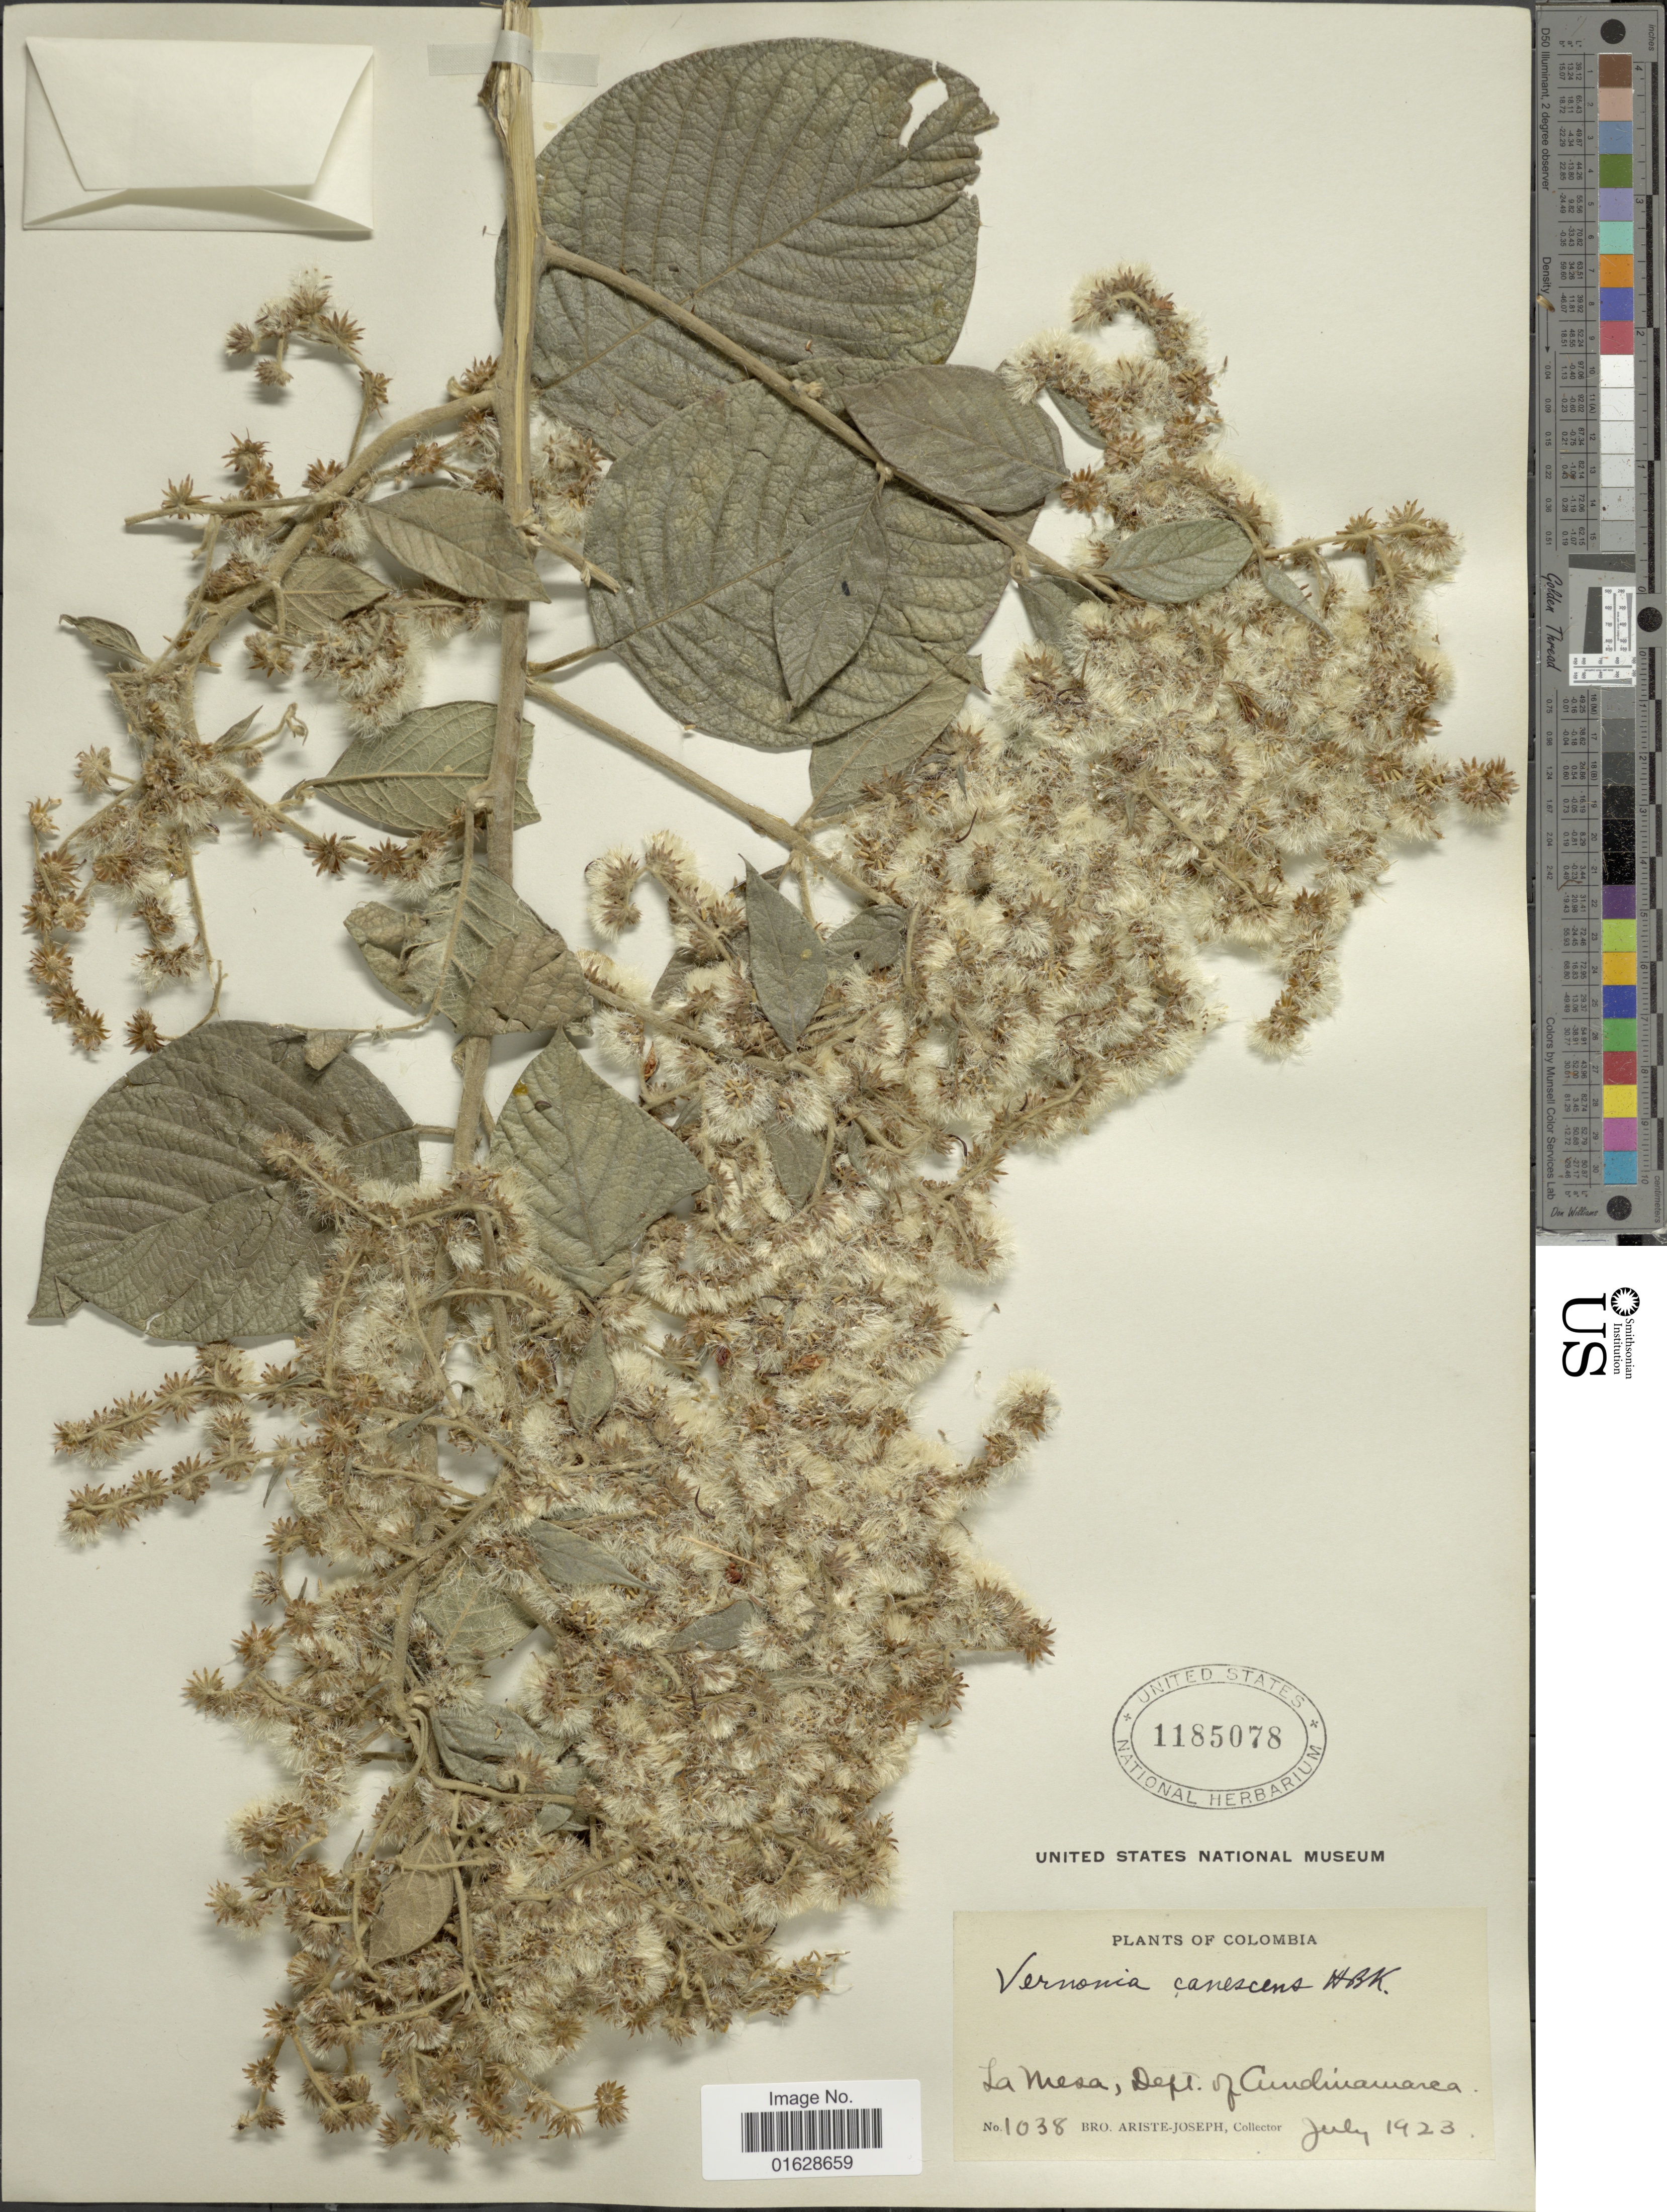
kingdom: Plantae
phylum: Tracheophyta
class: Magnoliopsida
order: Asterales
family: Asteraceae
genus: Lepidaploa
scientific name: Lepidaploa canescens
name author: (Kunth) H. Rob.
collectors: Bro. Ariste-Joseph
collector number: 1038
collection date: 1923-07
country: Colombia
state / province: Cundinamarca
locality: Colombia. La Mesa, Dept. of Cundinamarca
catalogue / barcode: US 1185078